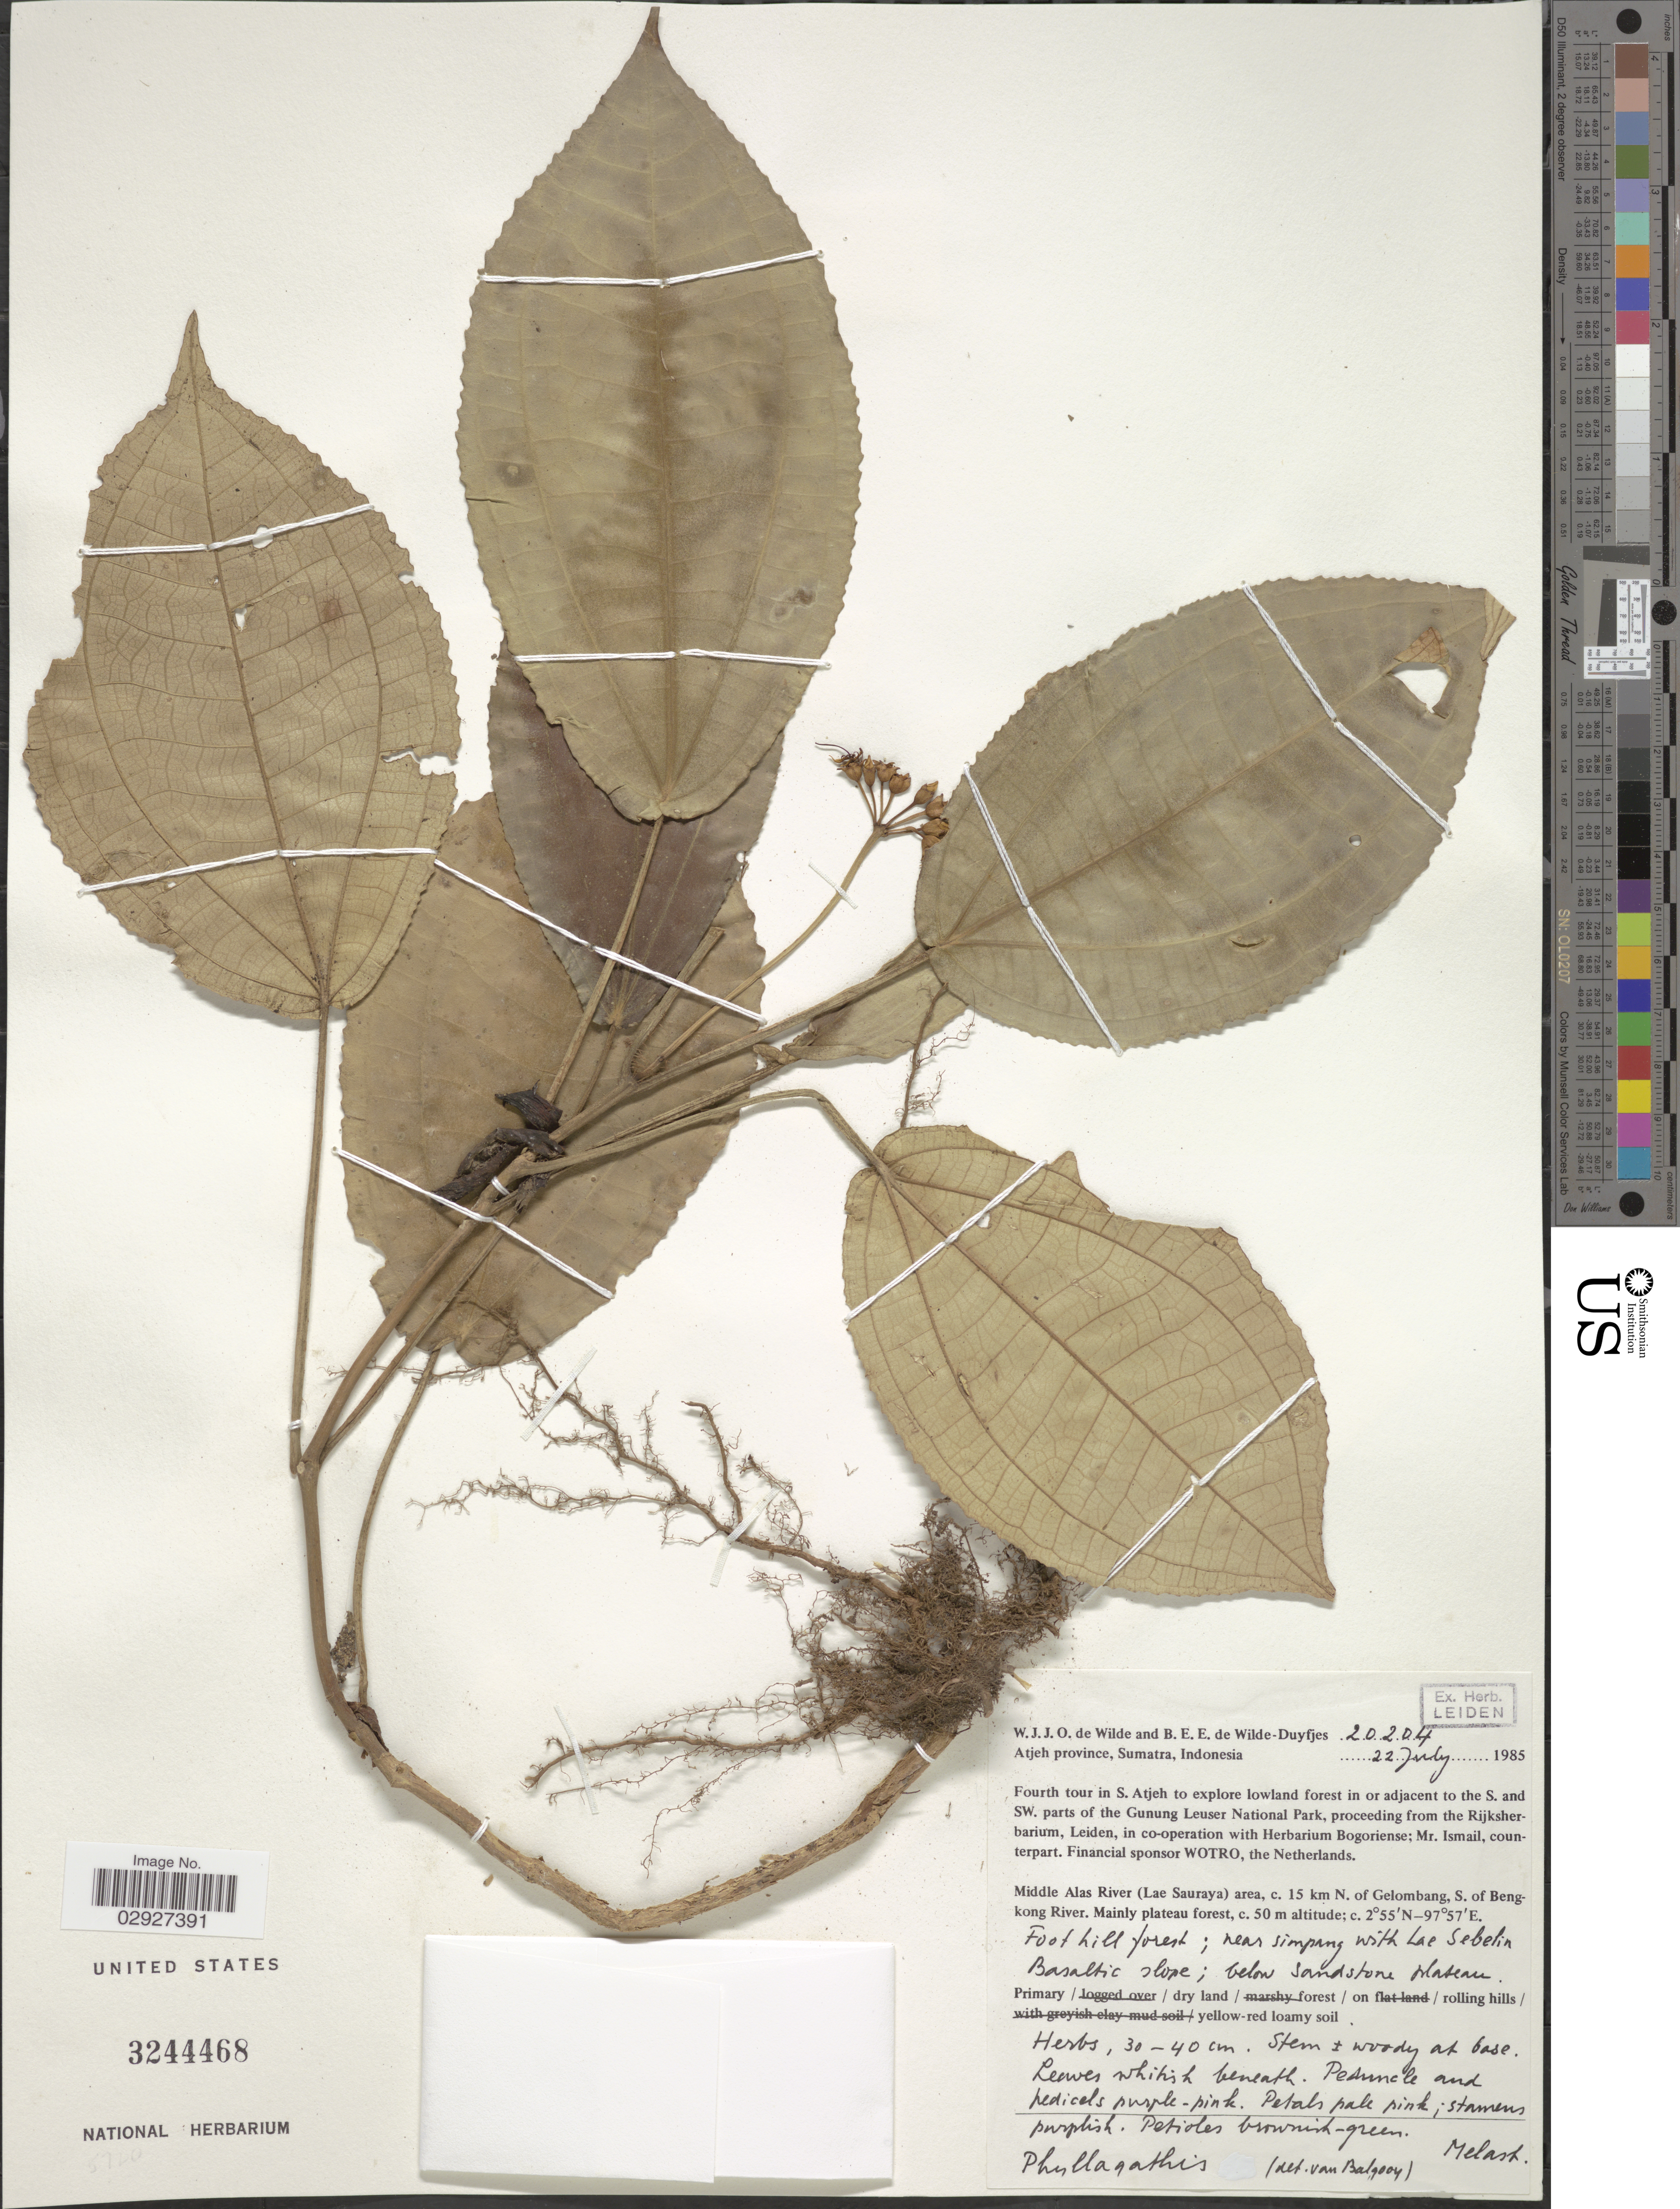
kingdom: Plantae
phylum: Tracheophyta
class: Magnoliopsida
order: Myrtales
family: Melastomataceae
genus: Phyllagathis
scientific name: Phyllagathis sp.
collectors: W. J. de Wilde & B. E. de Wilde-Duyfjes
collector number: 20204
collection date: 1985-07-22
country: Indonesia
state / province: Sumatra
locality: Atjeh province, Sumatra, Indonesia, Middle Alas River (Lae Sauraya) area, c. 15 km N. of Gelombang S. of Bengkong River, Foothill forest, near simpang with Lae Sebelin Basaltic. S. Atjeh, lowland forest in or adjacent to the S. and SW. parts of the Gunung Leuser National Park.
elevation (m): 50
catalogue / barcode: US 3244468